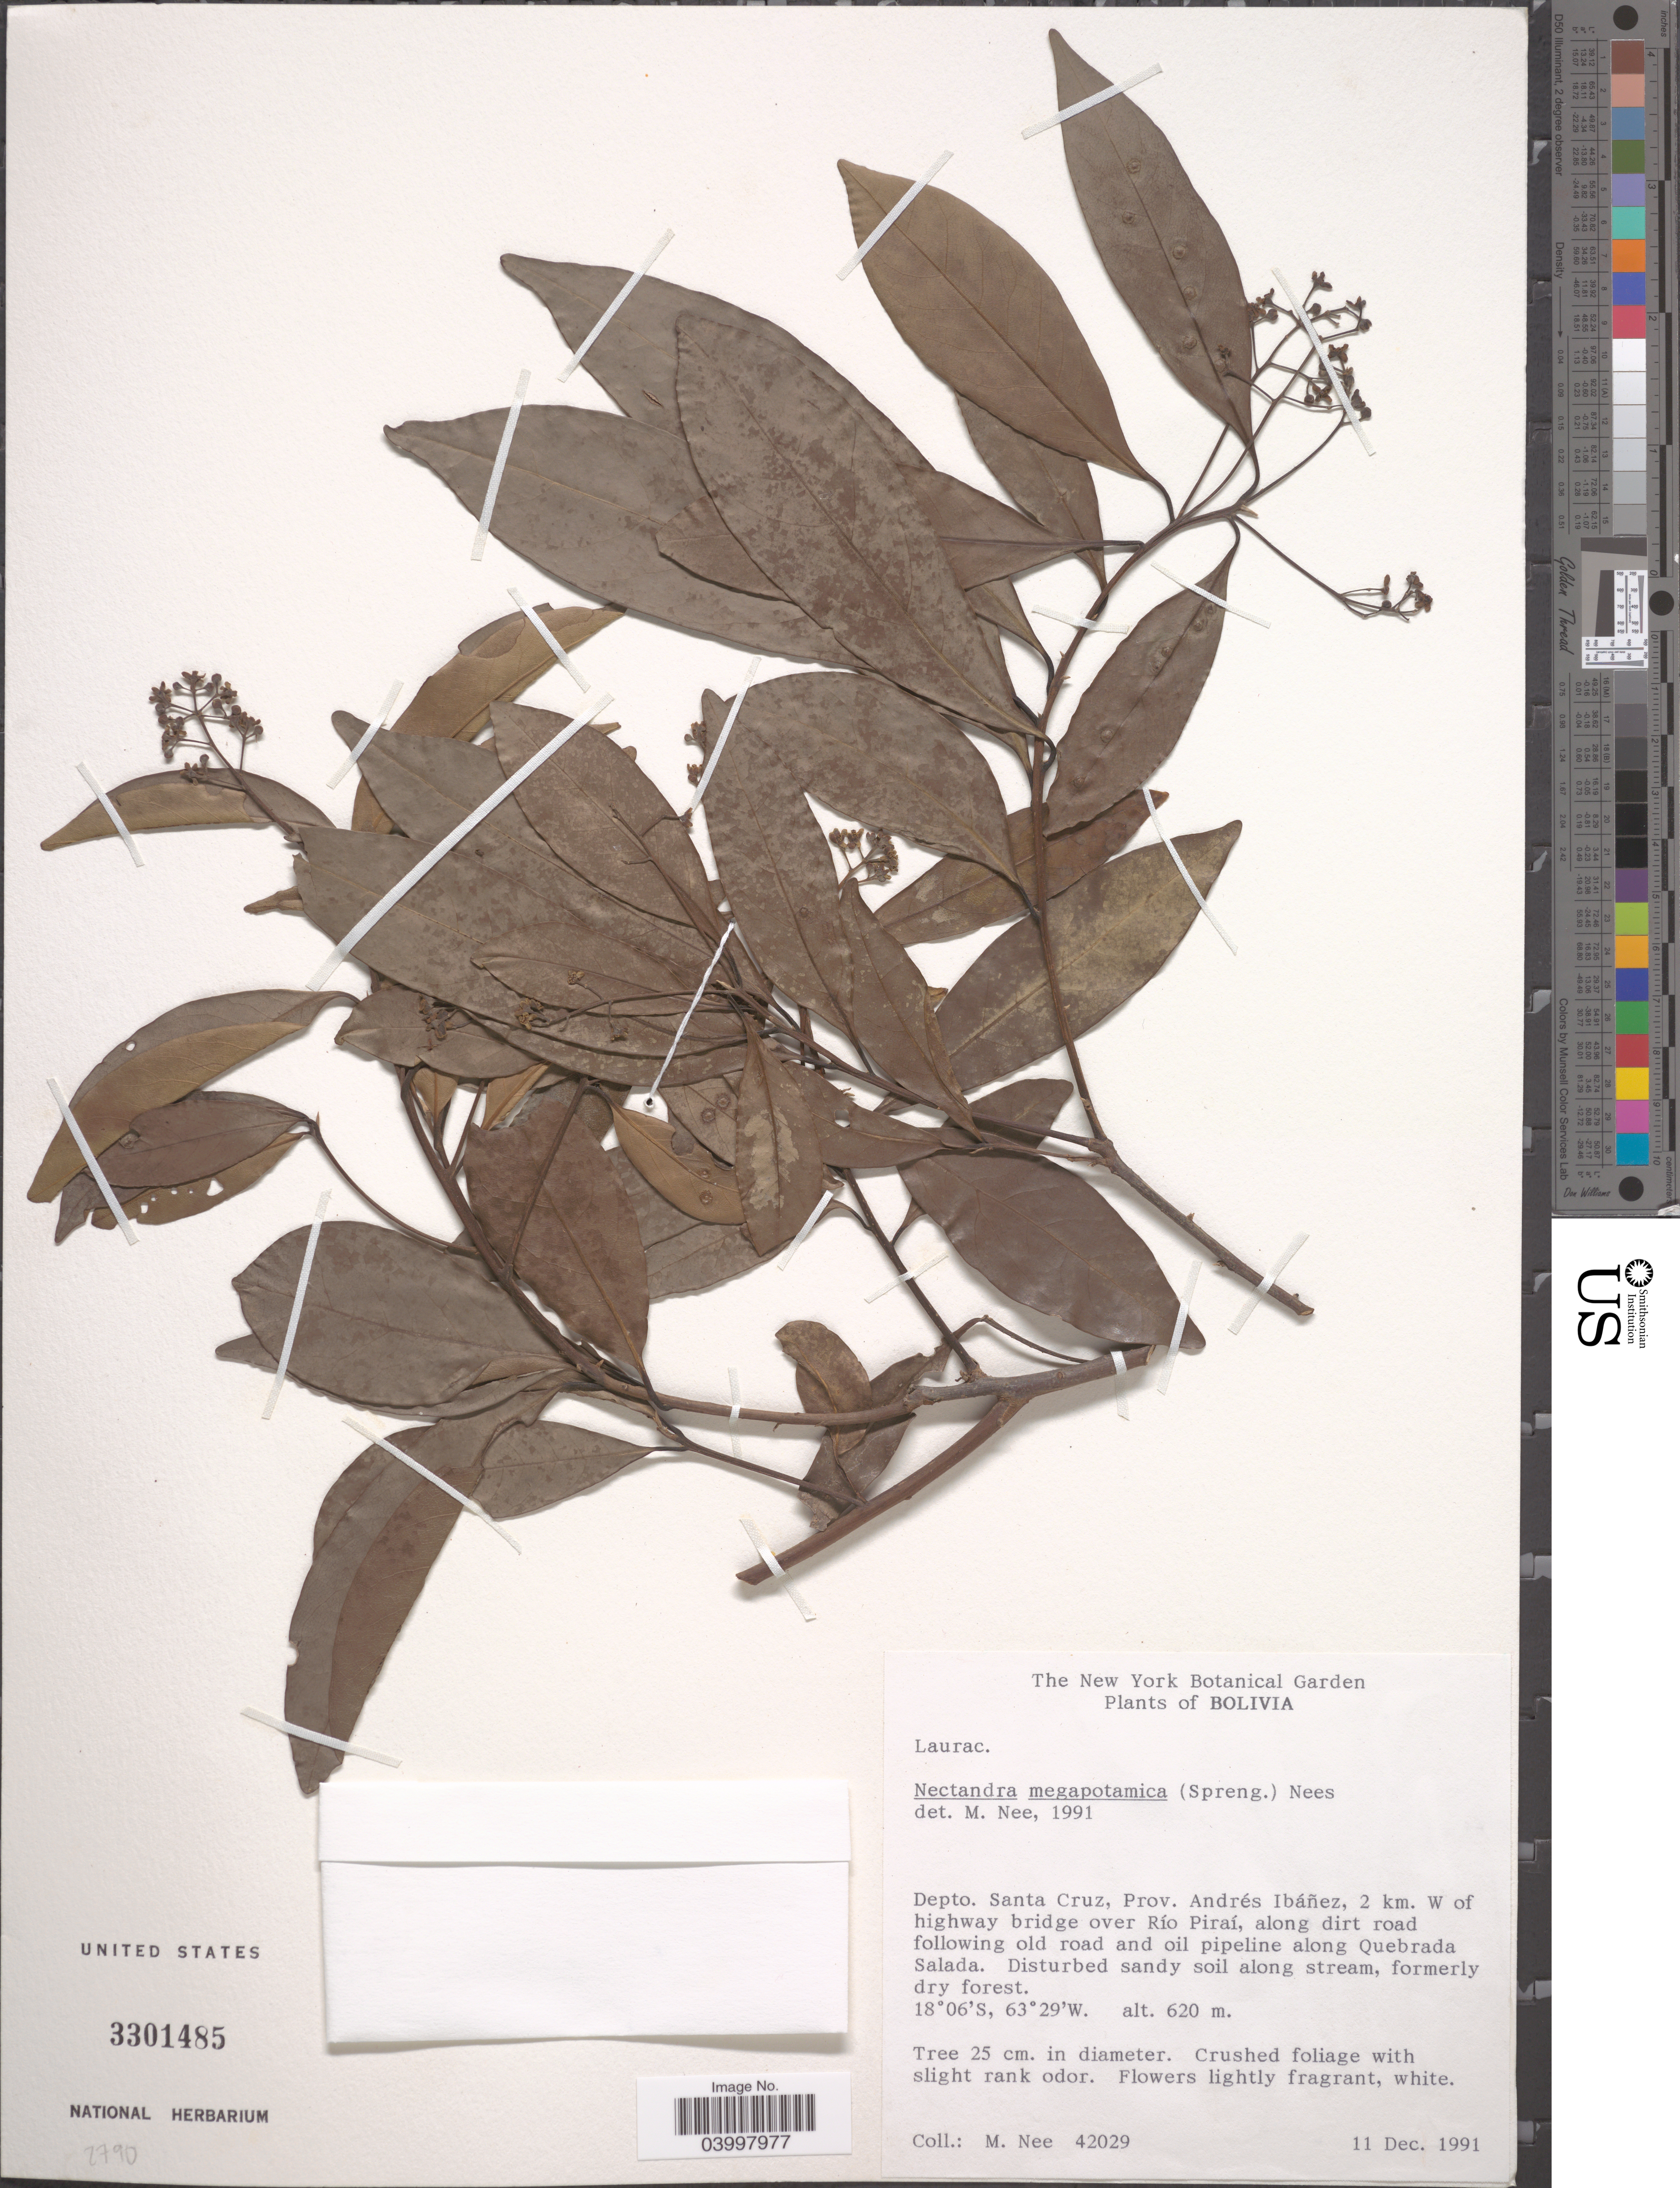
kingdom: Plantae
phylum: Tracheophyta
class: Magnoliopsida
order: Laurales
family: Lauraceae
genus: Nectandra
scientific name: Nectandra megapotamica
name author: Mez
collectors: M. Nee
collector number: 42029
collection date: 1991-12-11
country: Bolivia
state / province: Santa Cruz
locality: Depto. Santa Cruz, Prov. Andrés Ibáñez, 2 km. W of highway bridge over Río Piraí, along dirt road following old road and oil pipeline along Quebrada Salada.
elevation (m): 620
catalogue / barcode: US 3301485